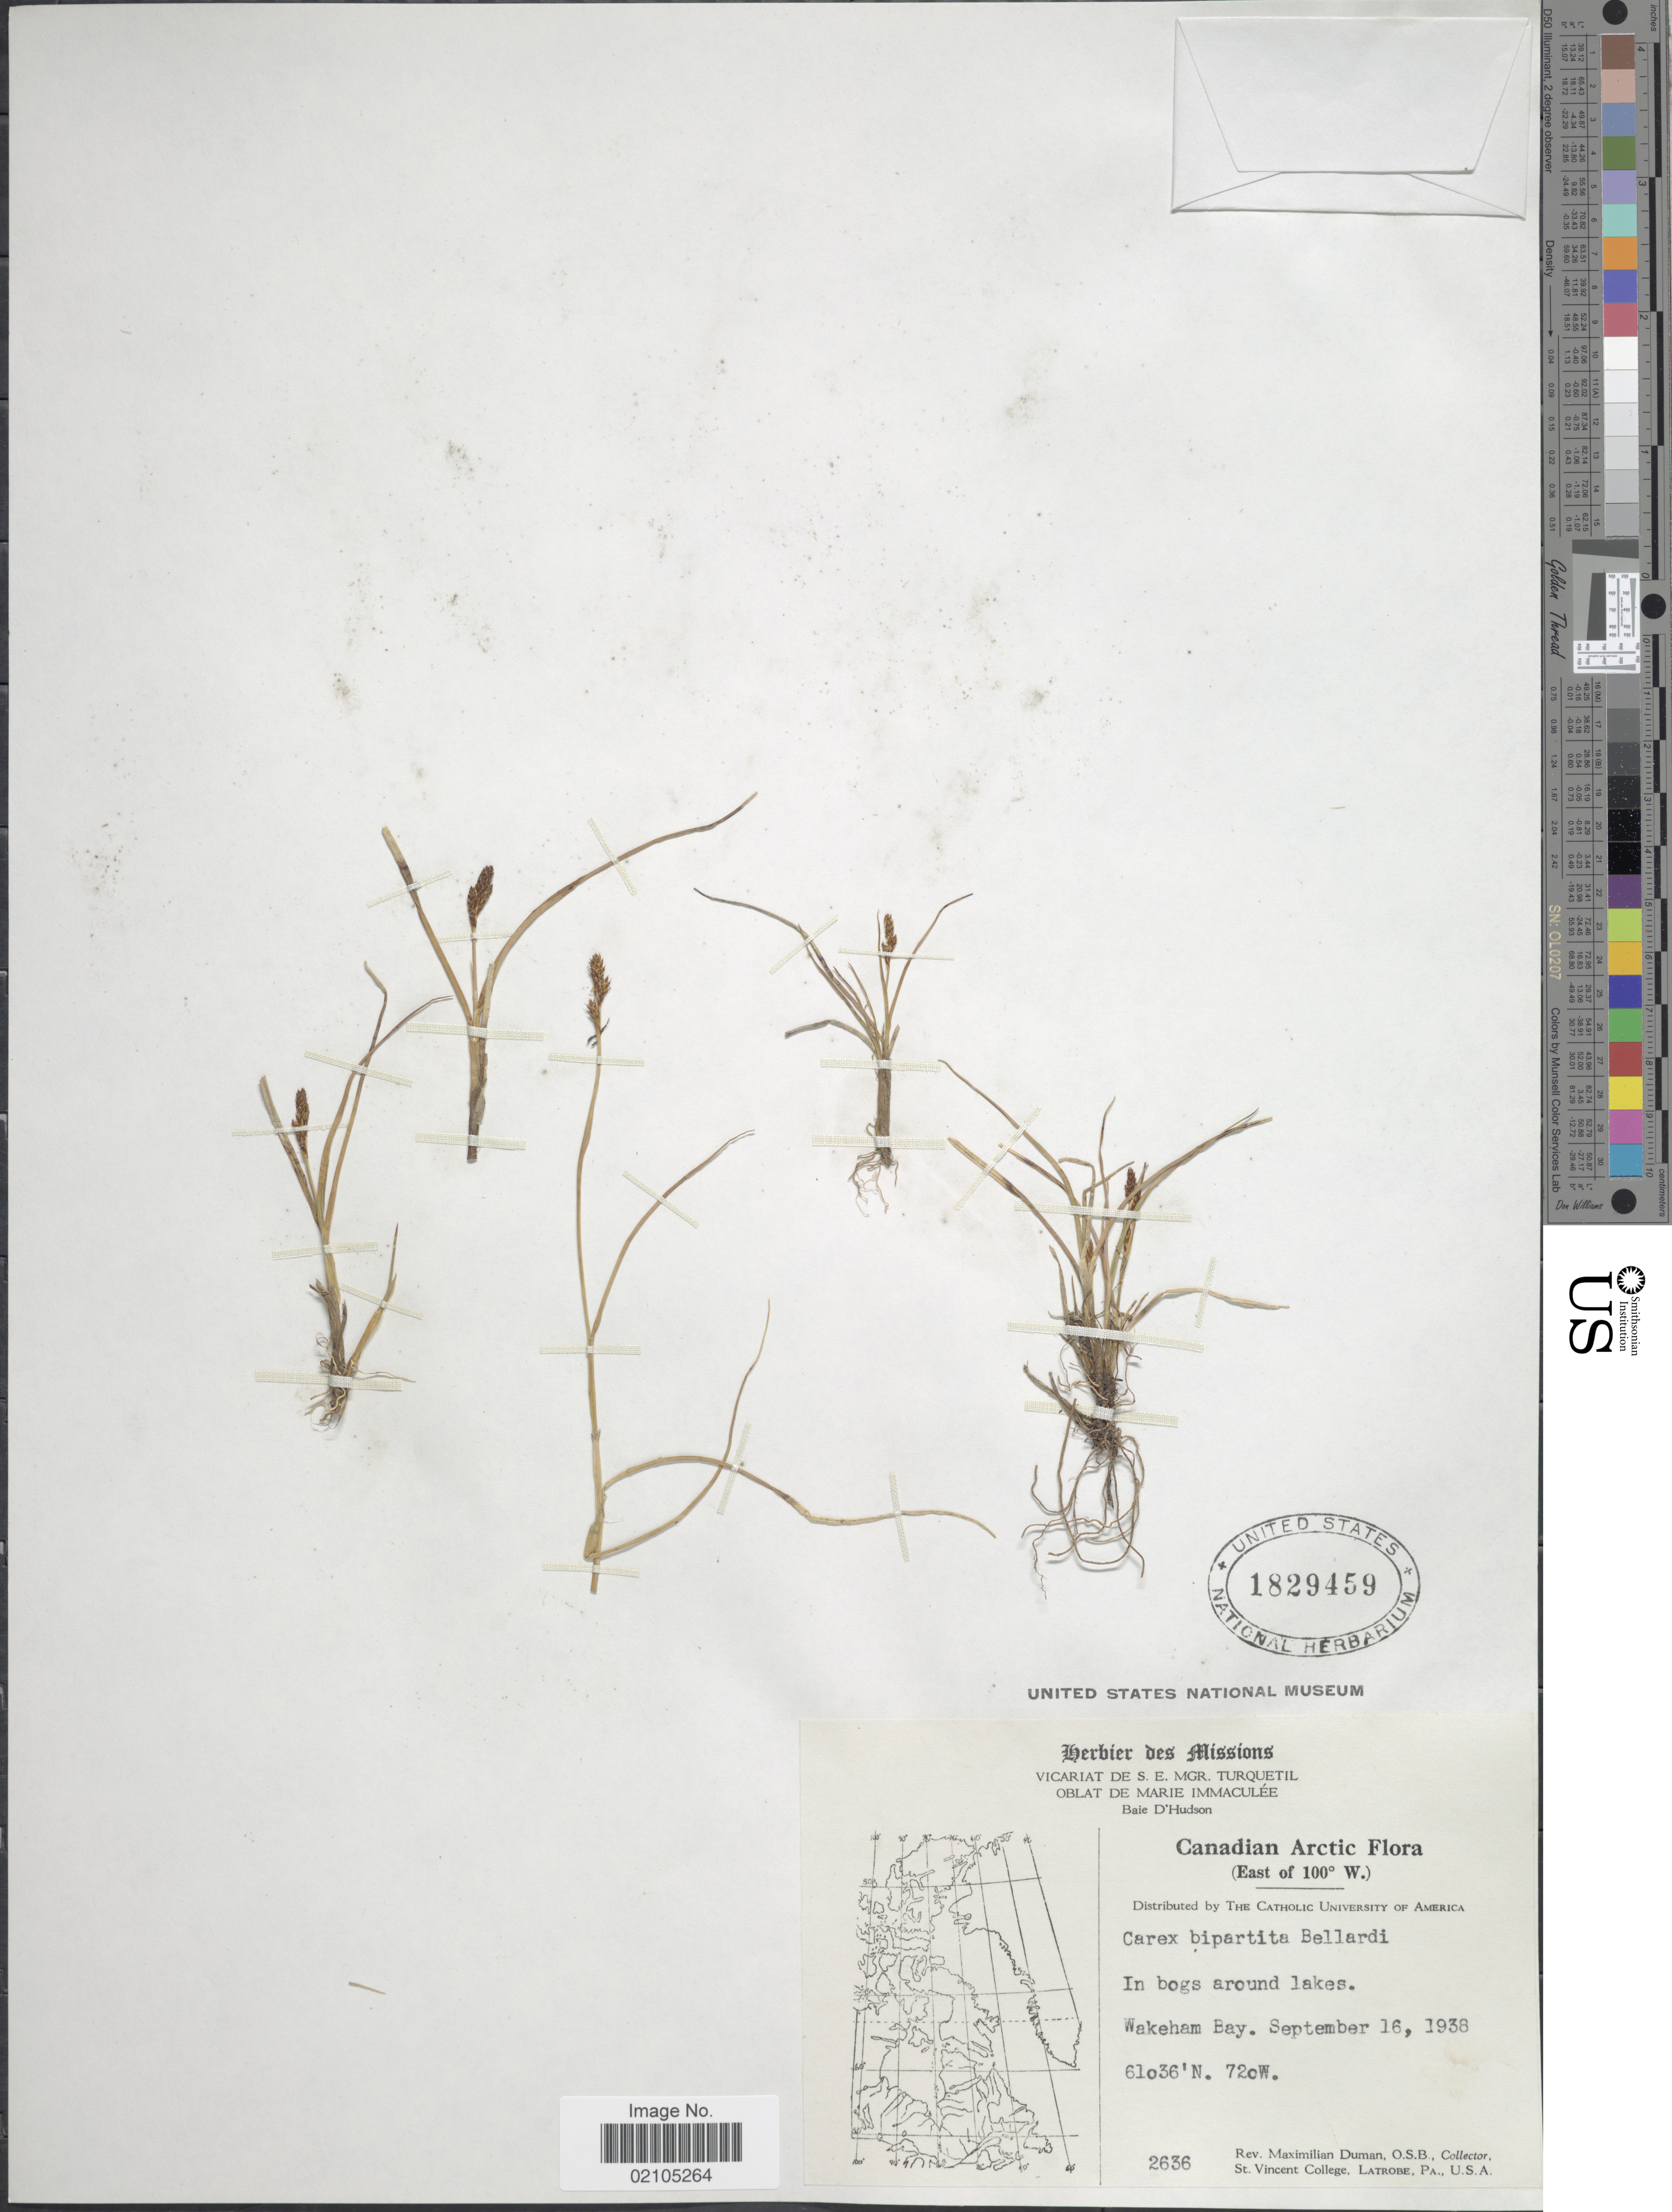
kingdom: Plantae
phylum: Tracheophyta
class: Liliopsida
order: Poales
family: Cyperaceae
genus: Carex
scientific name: Carex lachenalii subsp. lachenalii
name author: Schkuhr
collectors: M. Duman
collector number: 2636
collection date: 1938-09-16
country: Canada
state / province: Quebec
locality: Canadian Arctic, (East of 100ºW), Wakeham Bay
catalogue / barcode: US 1829459